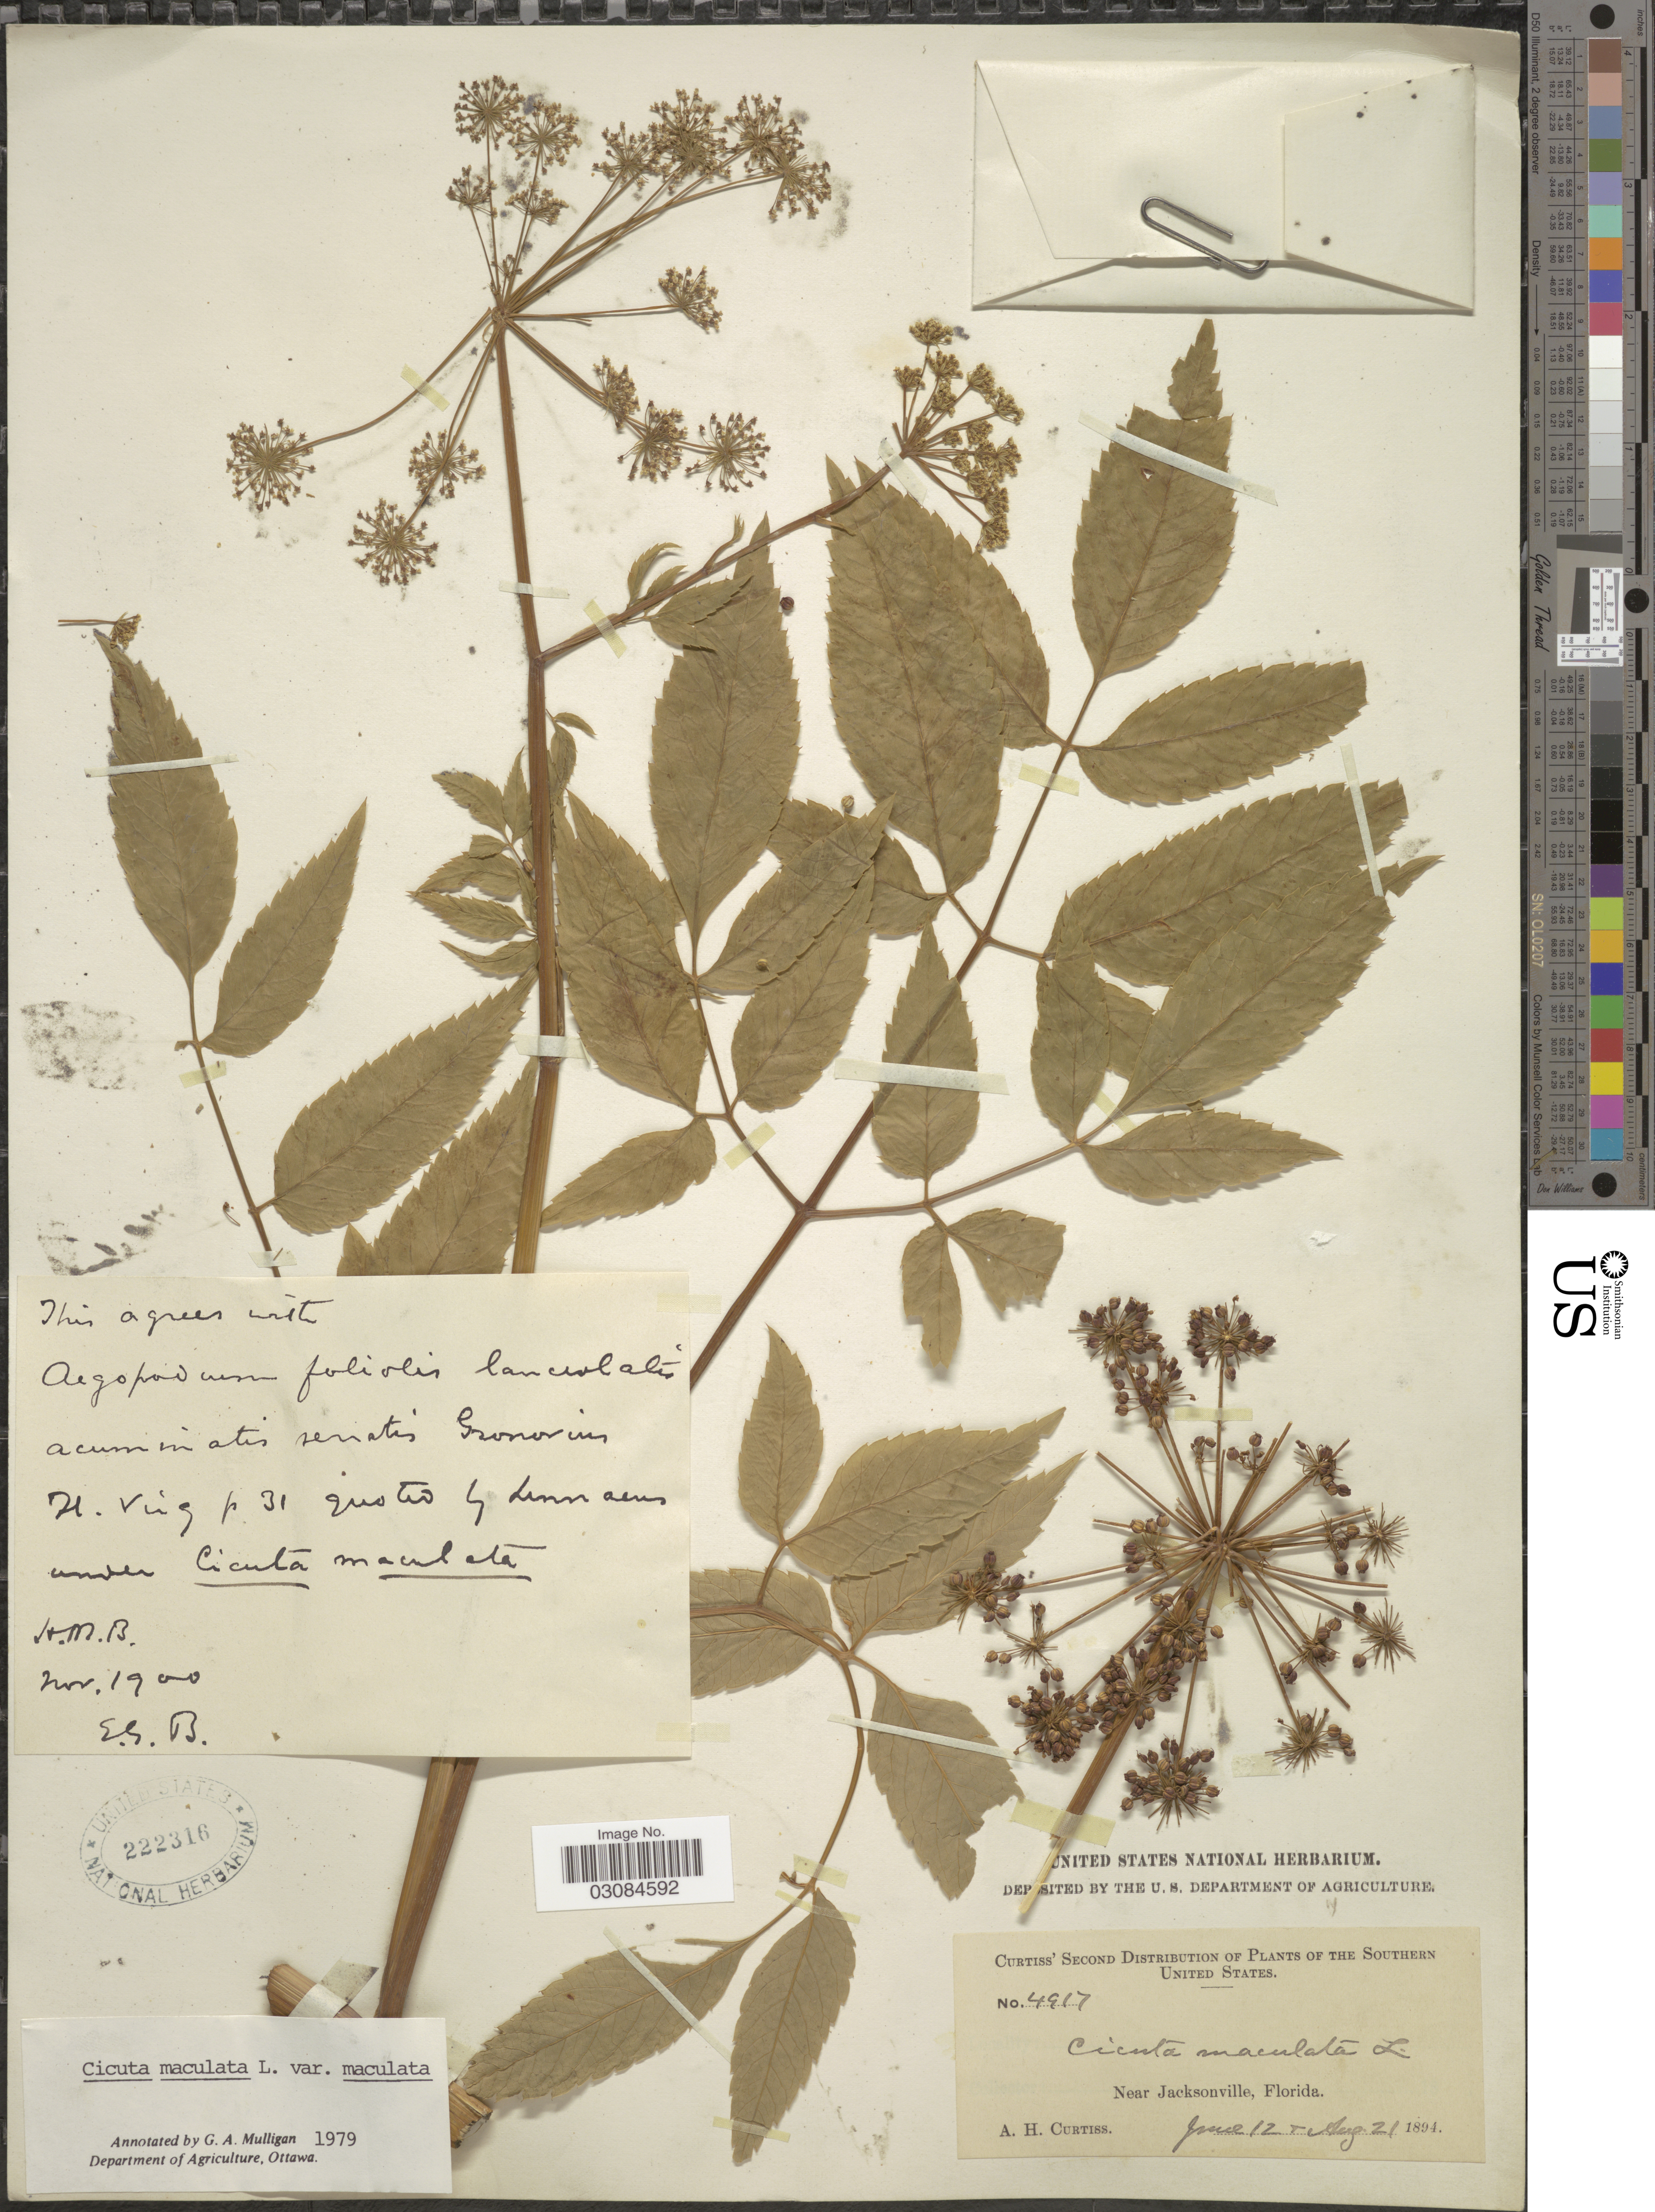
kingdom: Plantae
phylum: Tracheophyta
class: Magnoliopsida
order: Apiales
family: Apiaceae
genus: Cicuta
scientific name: Cicuta maculata var. maculata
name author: L.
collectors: A. H. Curtiss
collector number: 4917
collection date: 1894-06-12/1894-08-21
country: United States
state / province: Florida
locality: Southern United States. Near Jacksonville.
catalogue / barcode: US 222316